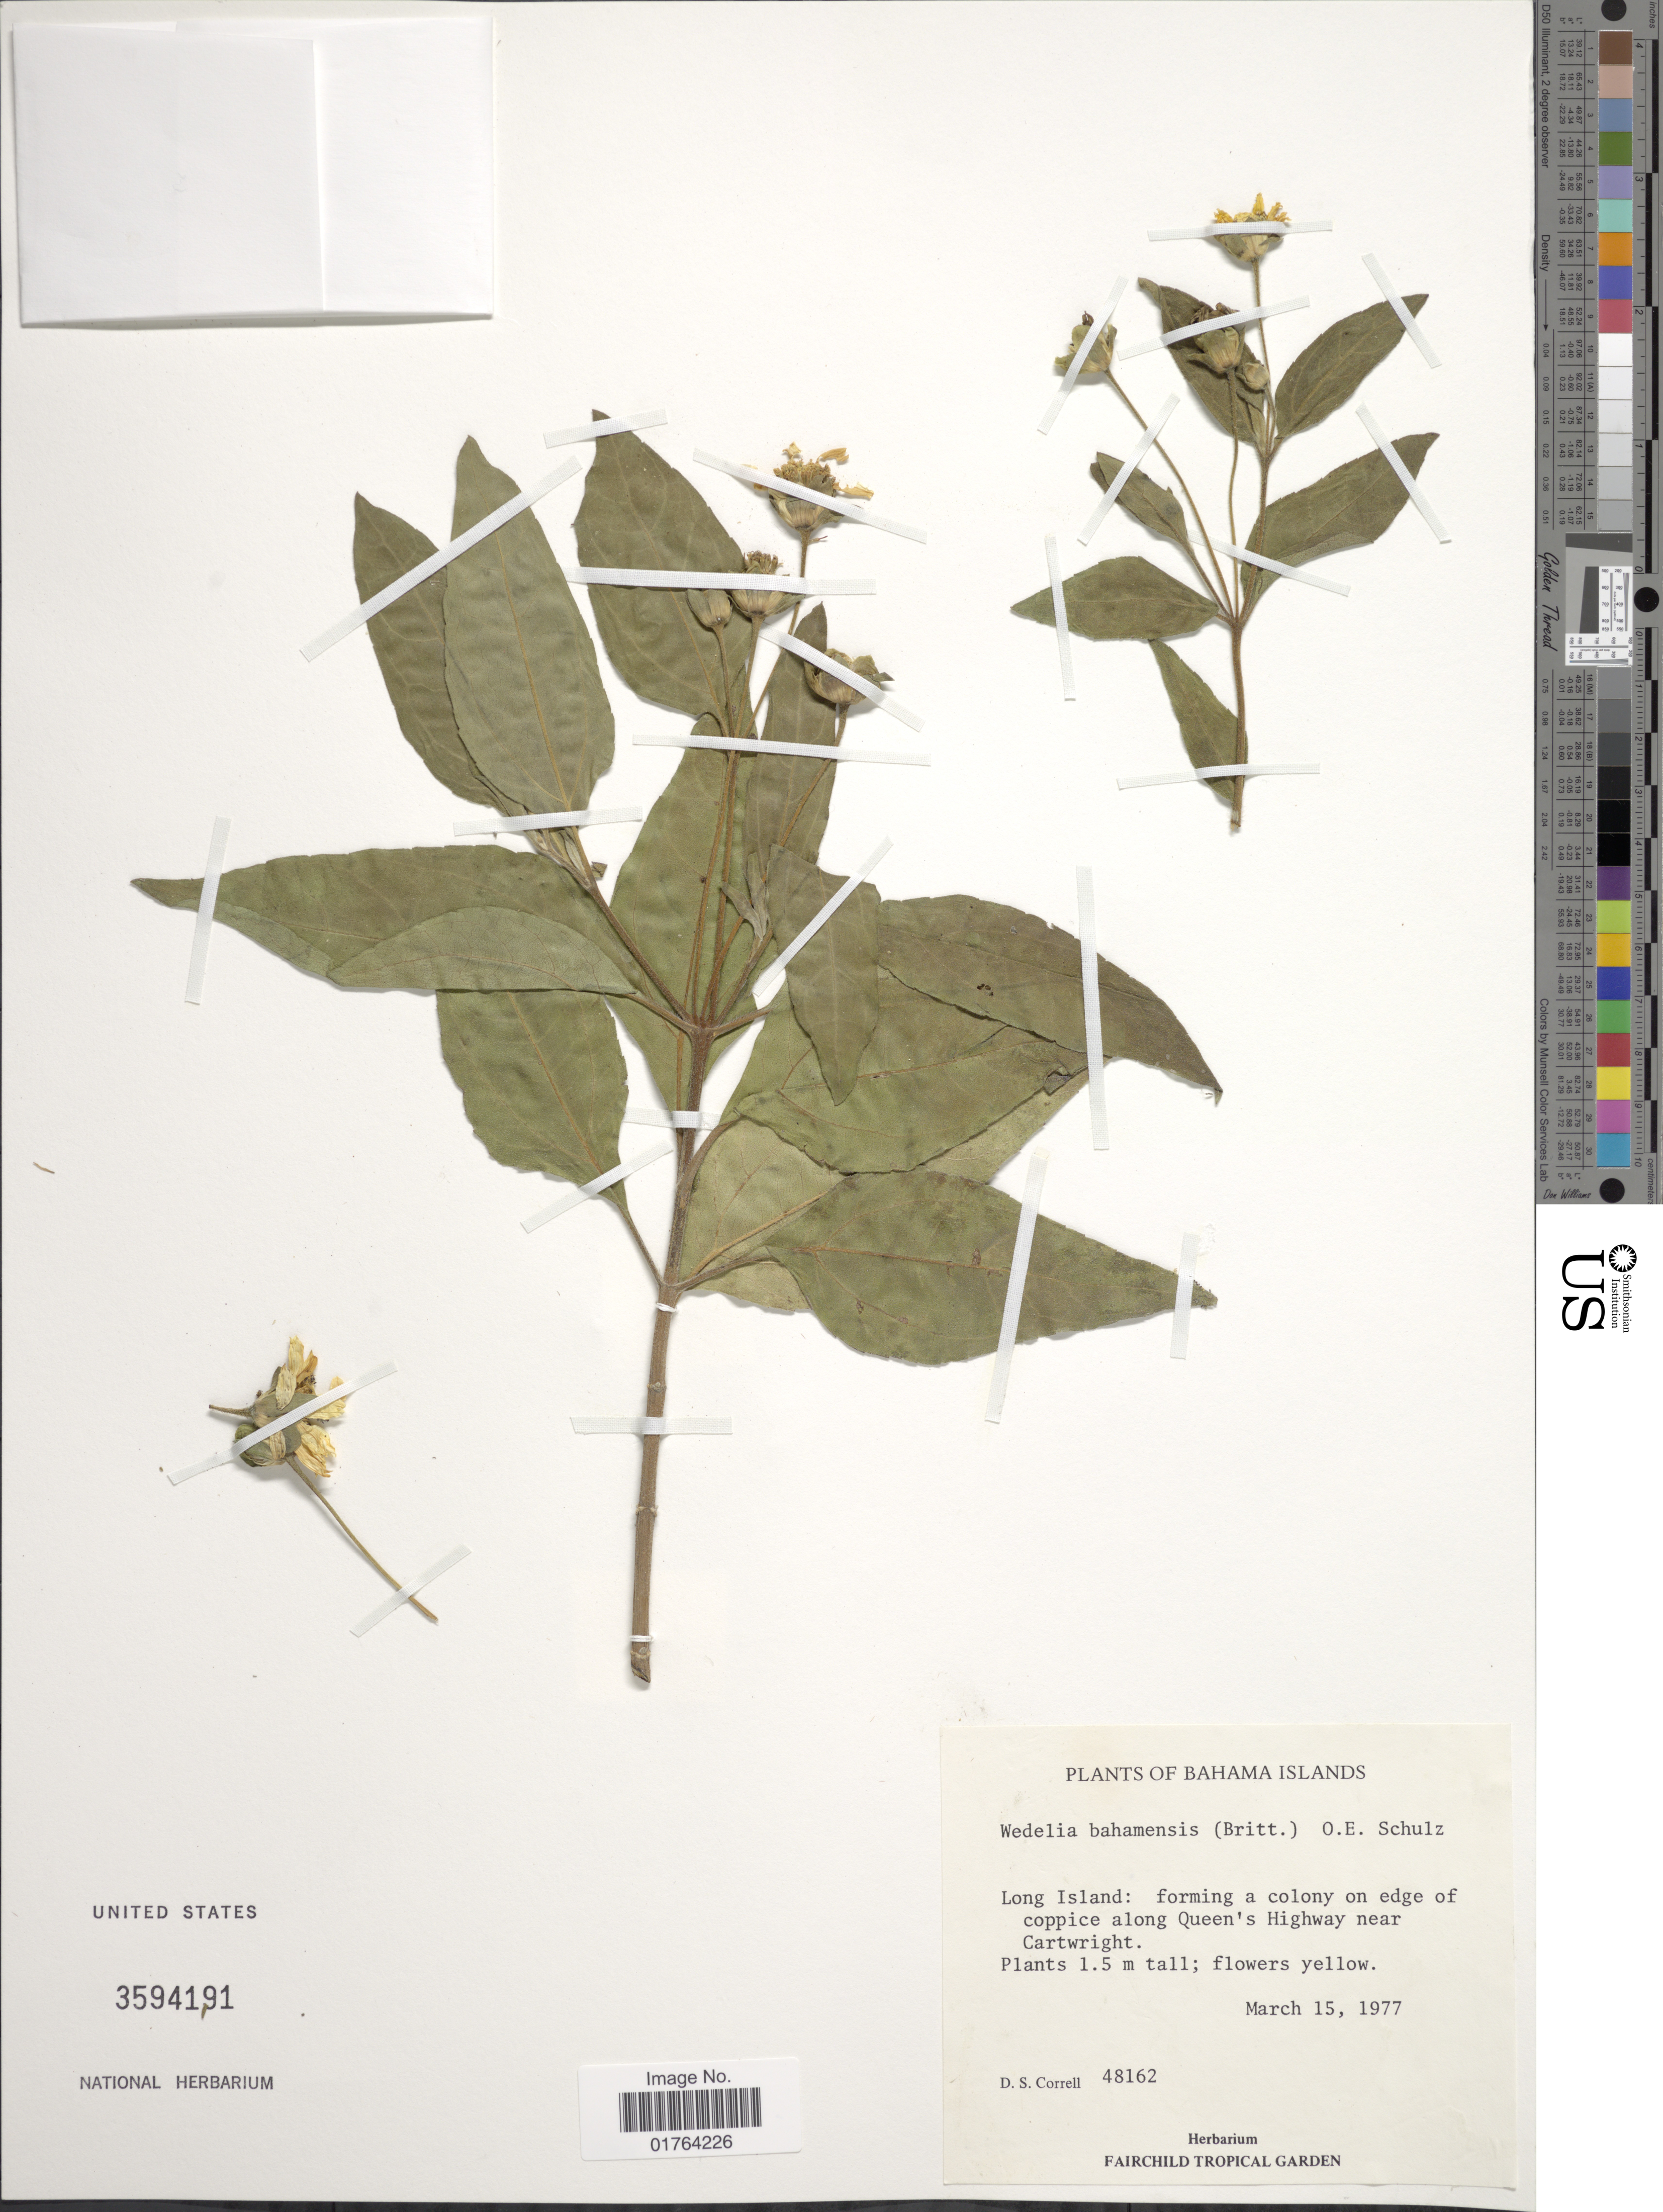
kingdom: Plantae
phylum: Tracheophyta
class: Magnoliopsida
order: Asterales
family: Asteraceae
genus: Wedelia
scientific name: Wedelia bahiensis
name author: H. Rob.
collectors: D. S. Correll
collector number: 48162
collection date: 1977-03-15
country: United States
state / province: New York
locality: Bahama Islands, Long Island: forming a colony on edge of coppice along Queen's Highway near Cartwright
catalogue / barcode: US 3594191